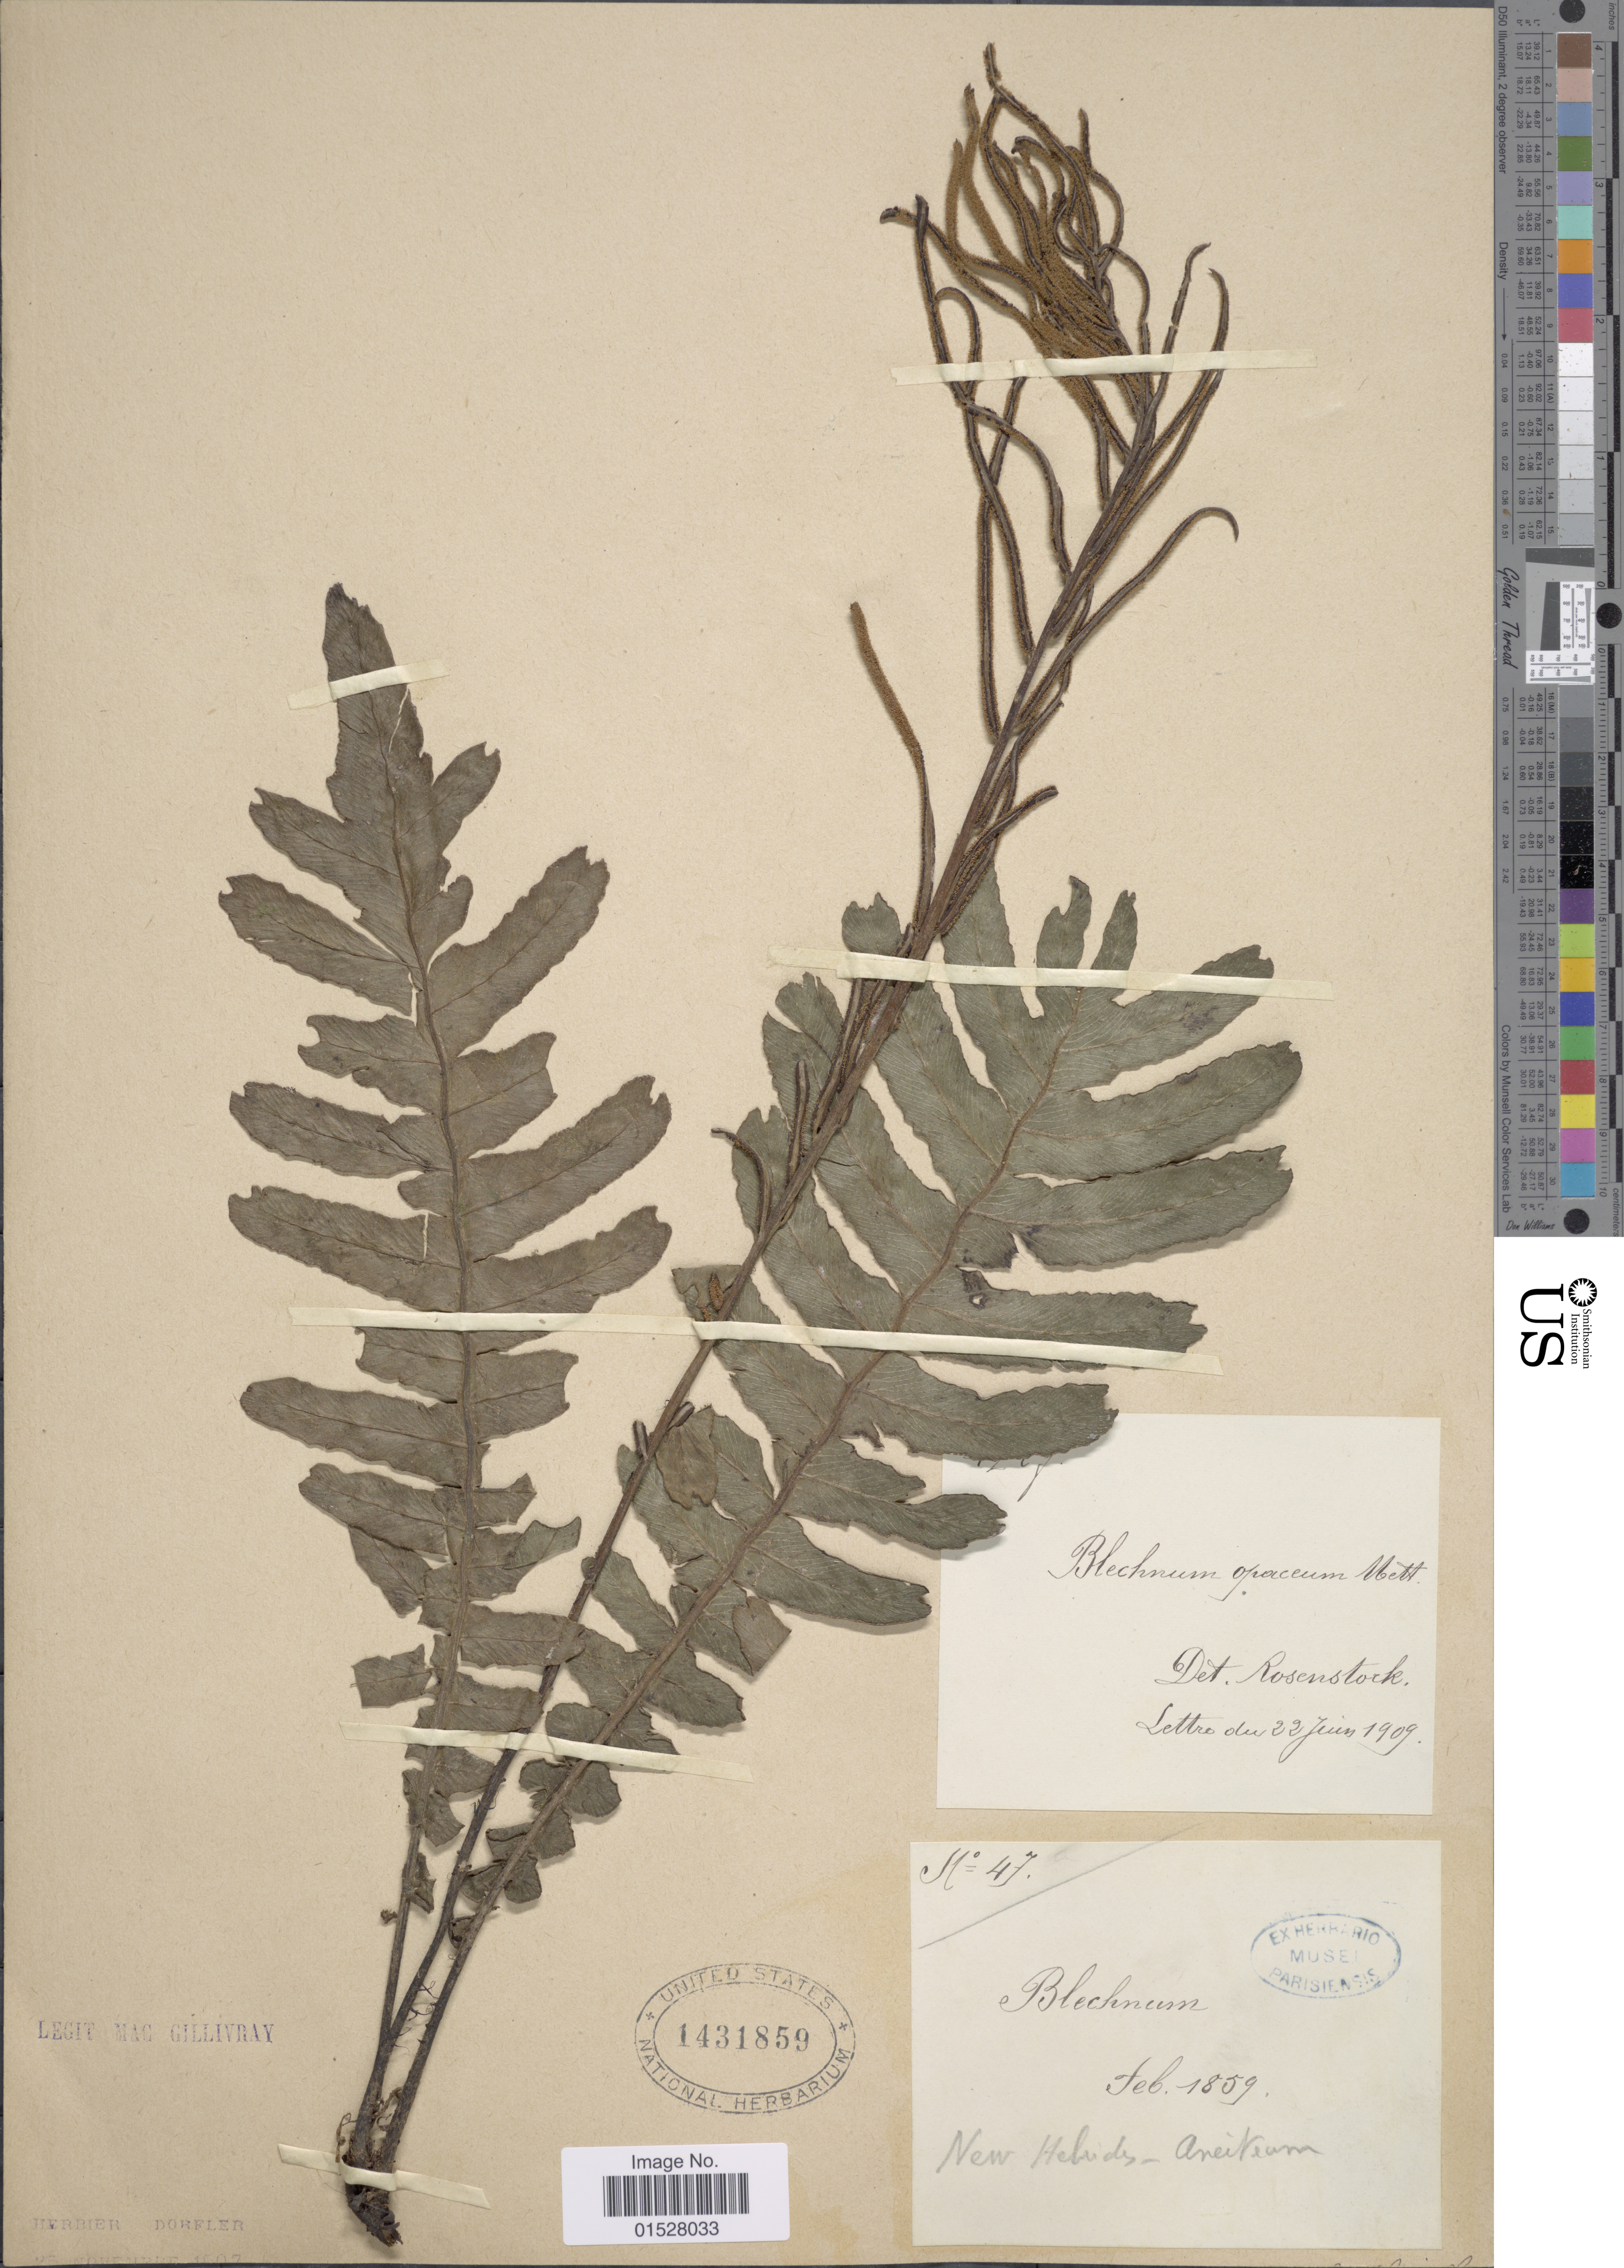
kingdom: Plantae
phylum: Tracheophyta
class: Polypodiopsida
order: Polypodiales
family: Blechnaceae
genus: Cranfillia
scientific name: Cranfillia opaca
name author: (Mett.) Gasper & V.A.O. Dittrich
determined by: Vazquez, R.; Molino, S.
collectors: ex herb. Mus. Paraensis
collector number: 47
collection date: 1859-02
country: Vanuatu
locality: New Hebrides-Aneiteum.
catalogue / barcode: US 1431859